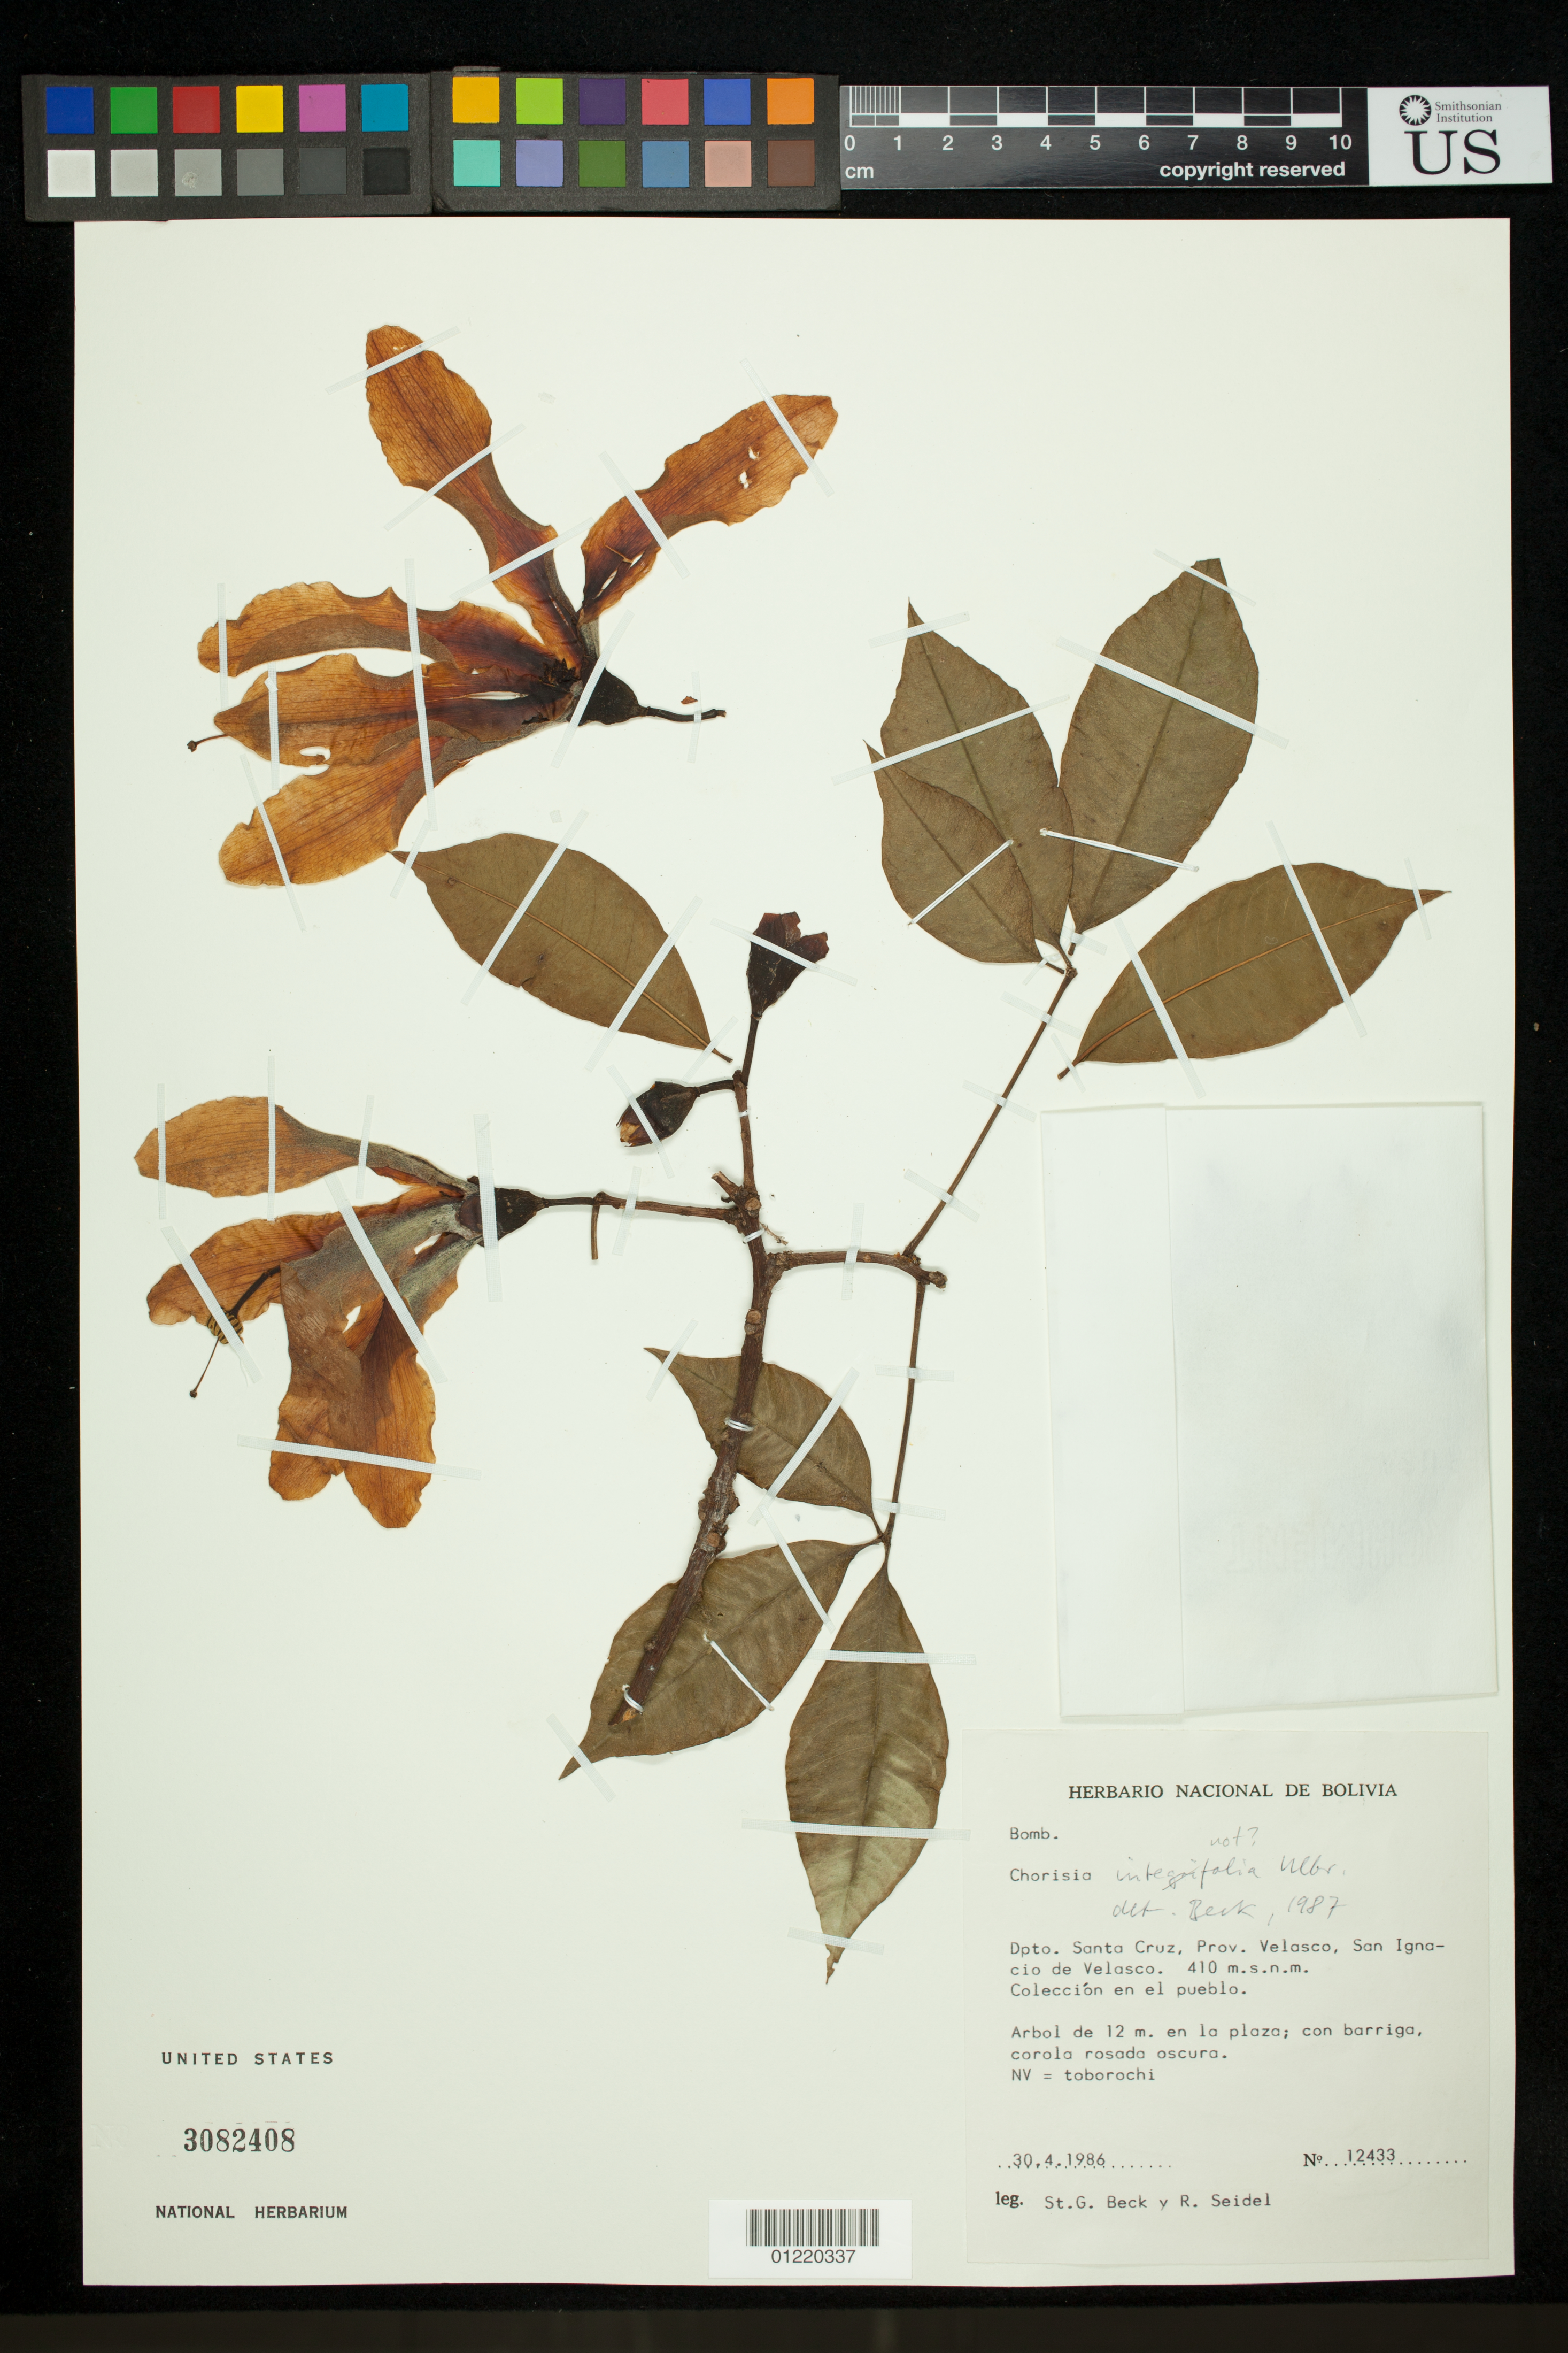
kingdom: Plantae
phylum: Tracheophyta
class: Magnoliopsida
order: Malvales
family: Malvaceae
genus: Ceiba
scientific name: Ceiba sp.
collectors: S. G. Beck & R. Seidel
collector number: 12433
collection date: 1986-04-30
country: Bolivia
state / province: Santa Cruz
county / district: Velasco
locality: San Ignacio de Velasco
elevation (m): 410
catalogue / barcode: US 3082408